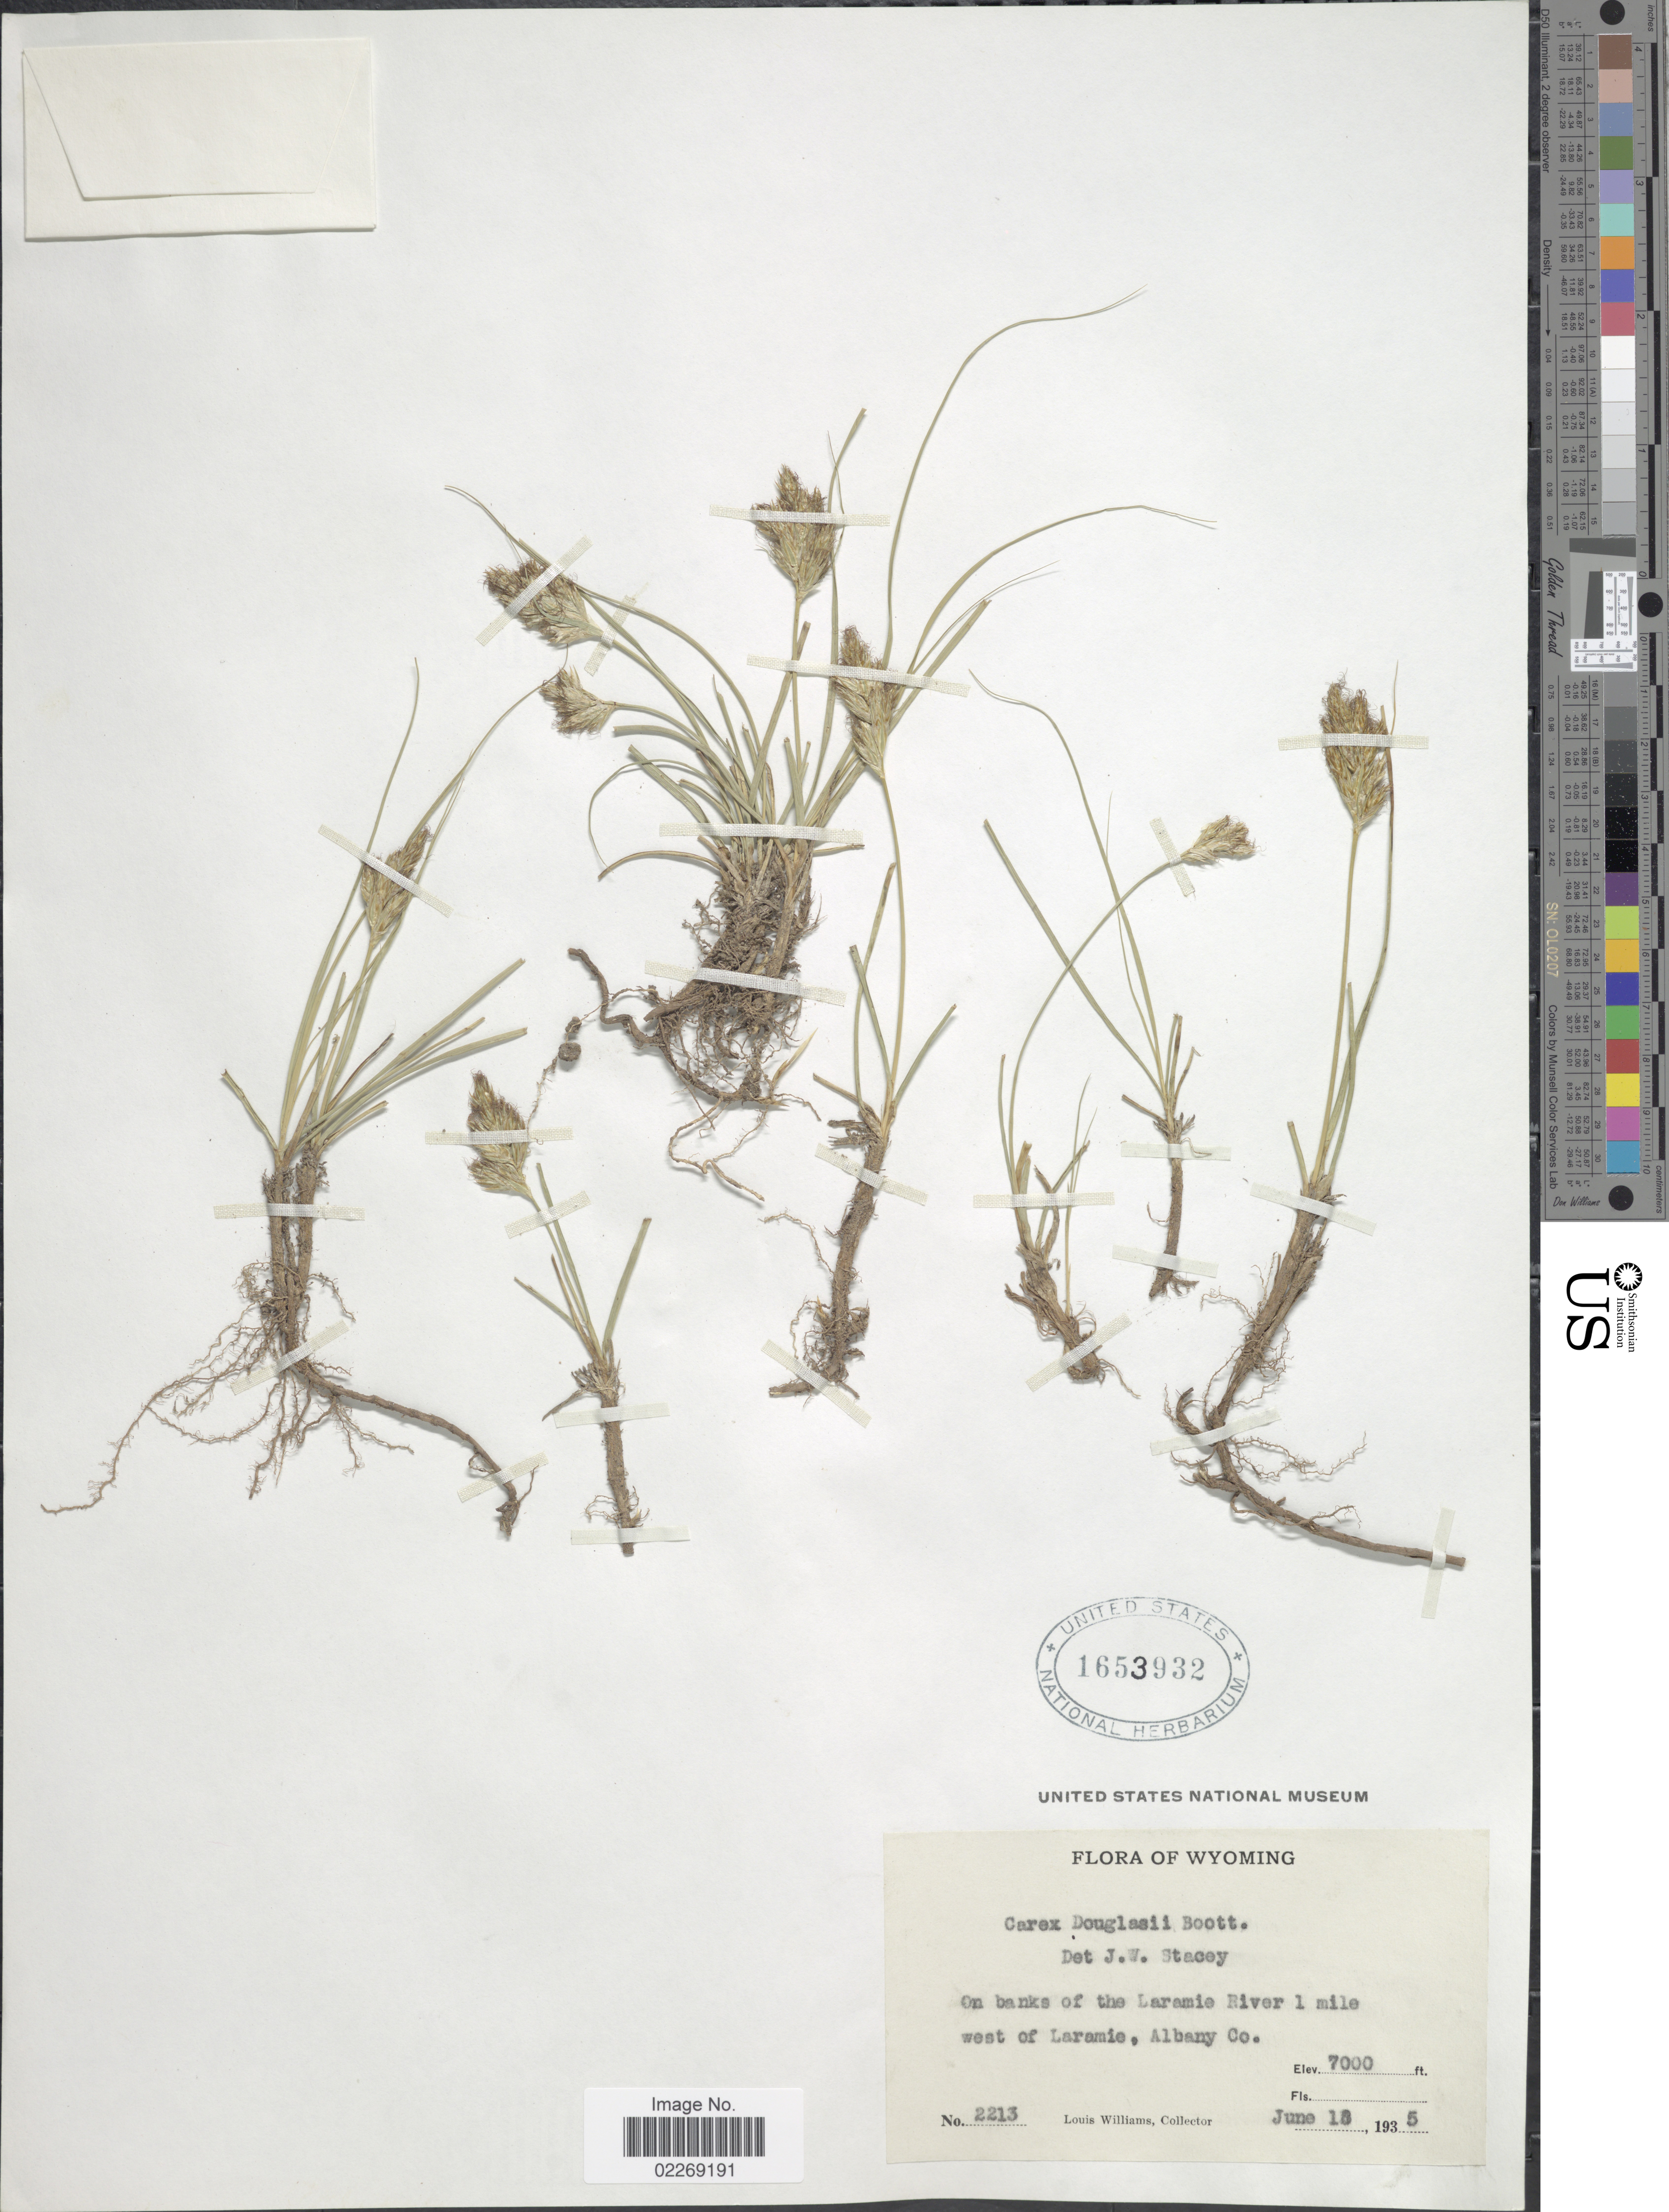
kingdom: Plantae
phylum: Tracheophyta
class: Liliopsida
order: Poales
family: Cyperaceae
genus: Carex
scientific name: Carex douglasii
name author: Boott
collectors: L. G. Williams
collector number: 2213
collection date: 1935-06-18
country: United States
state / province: Wyoming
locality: On banks of the Laramie River 1 mile west of Laramie, Albany Co.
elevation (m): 2134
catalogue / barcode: US 1653932